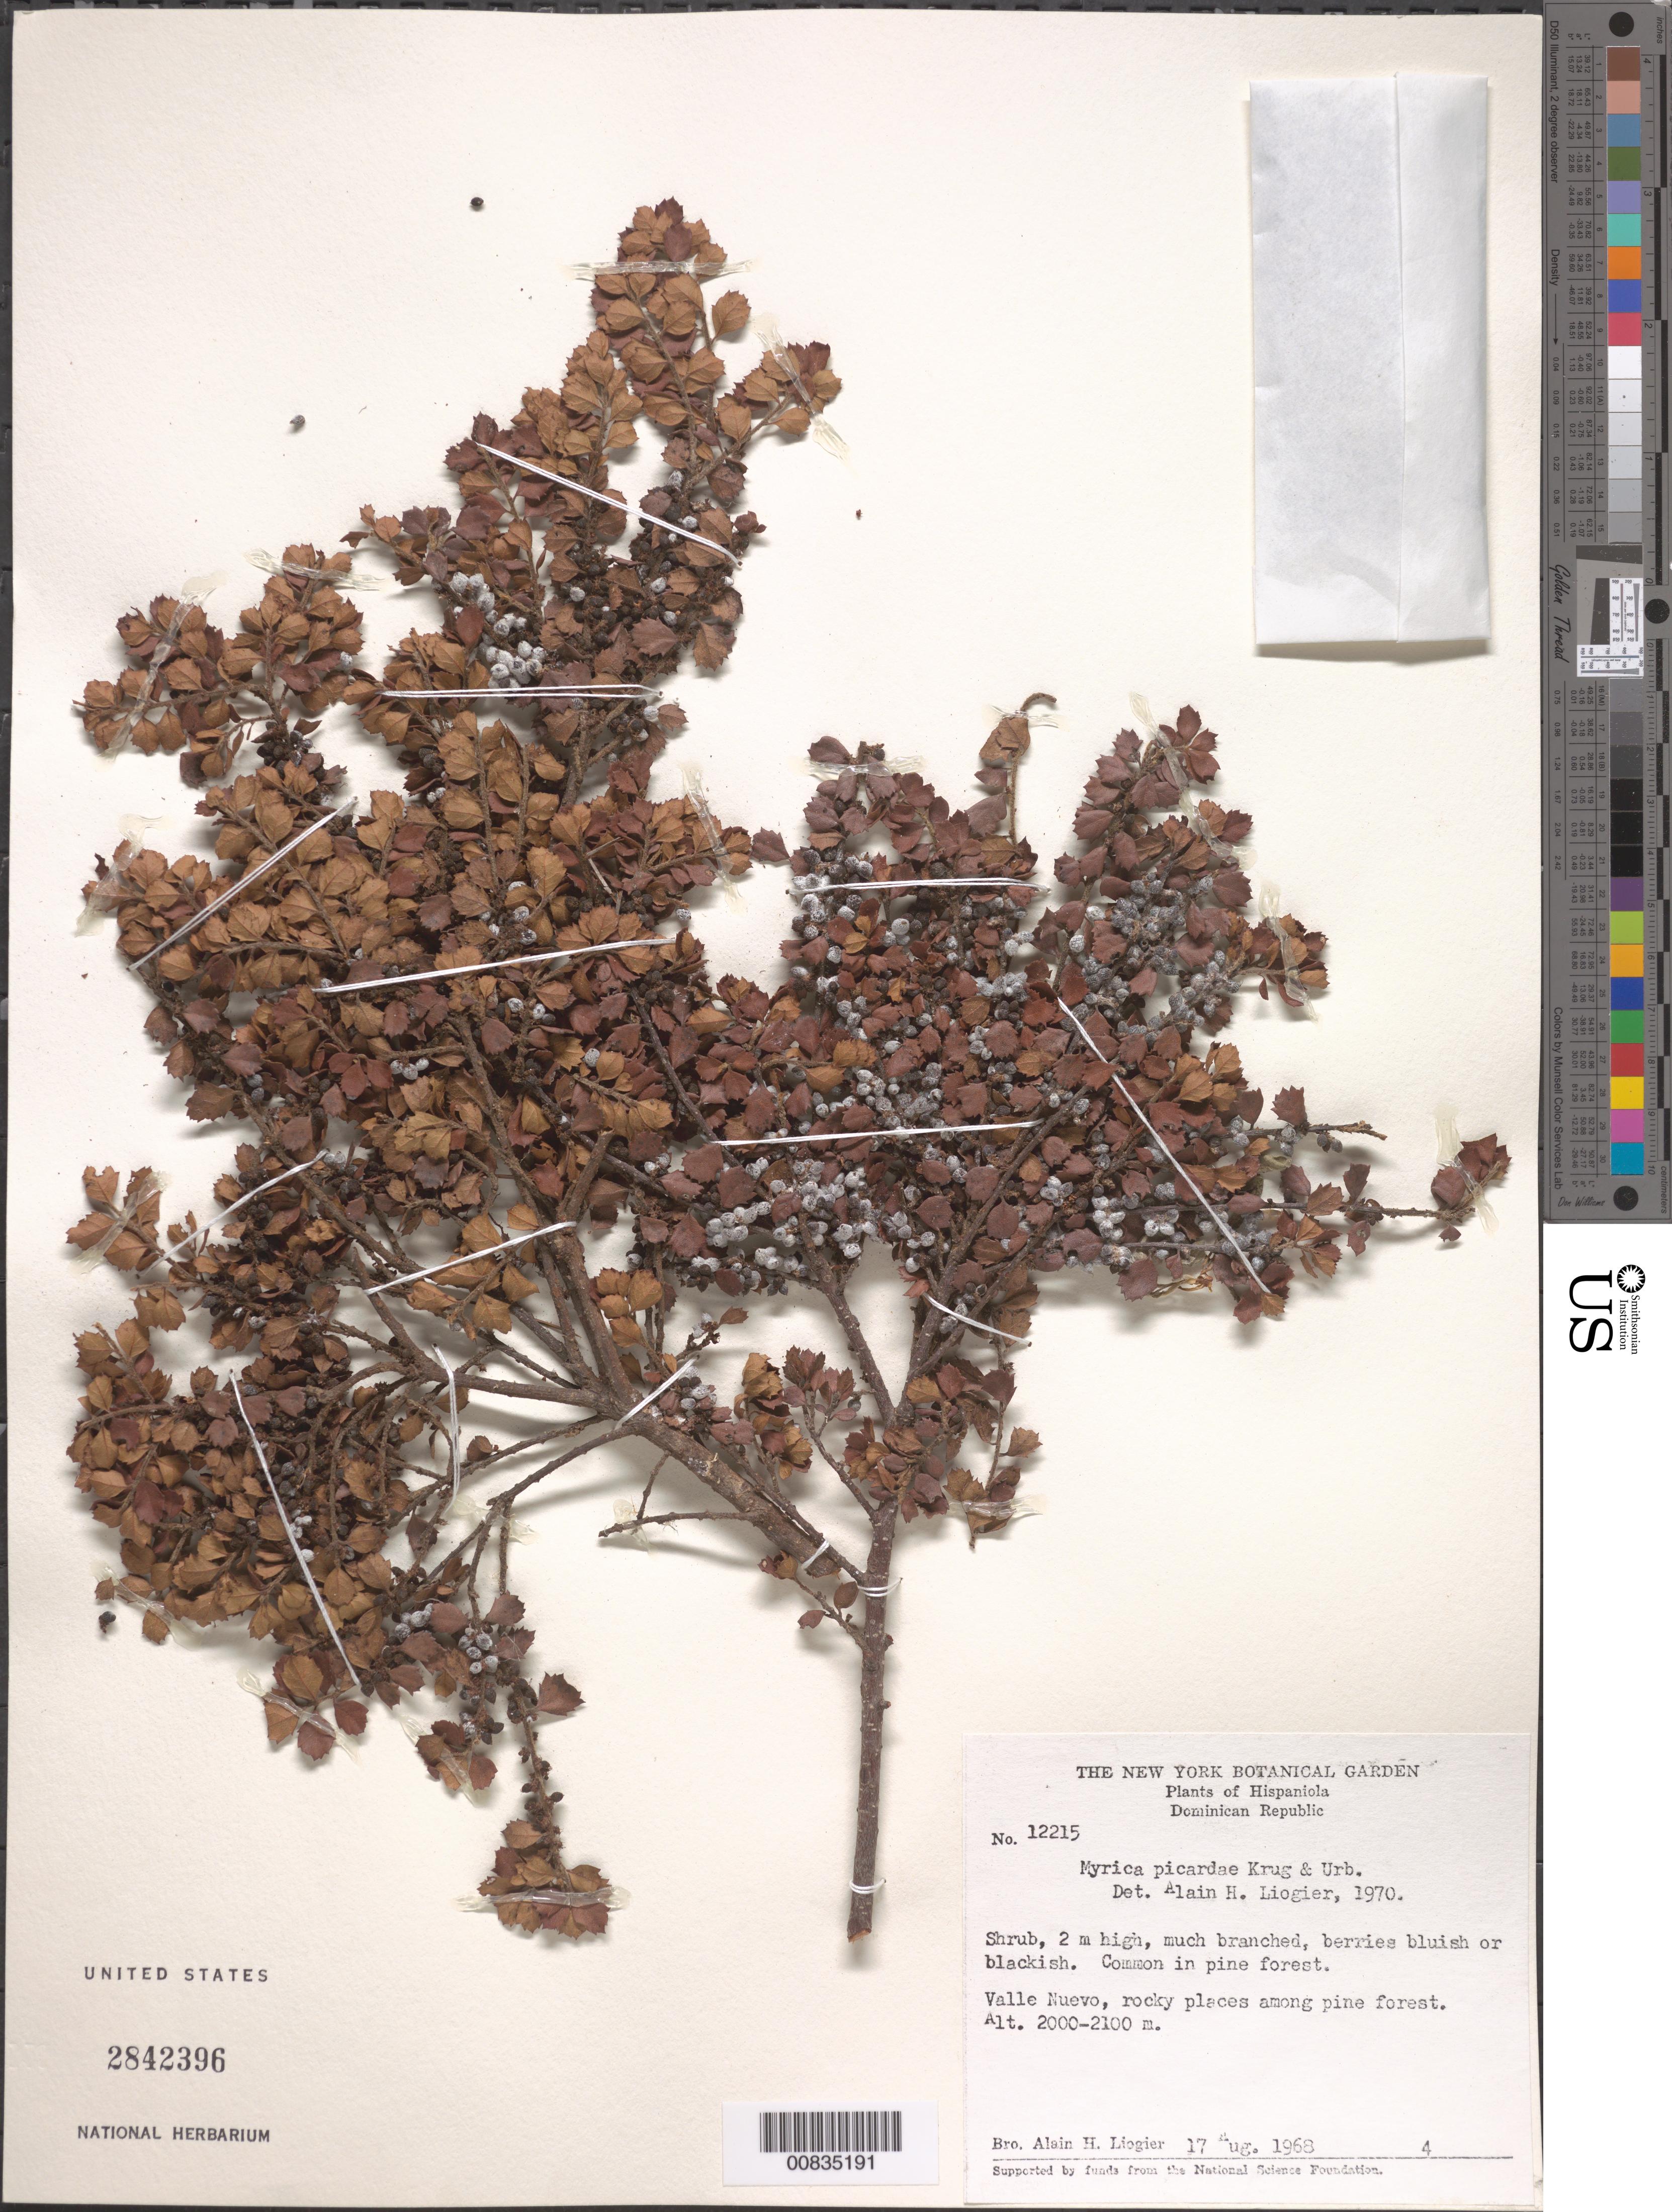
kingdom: Plantae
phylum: Tracheophyta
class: Magnoliopsida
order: Fagales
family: Myricaceae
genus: Morella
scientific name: Morella picardae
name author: (Krug & Urb.) Wilbur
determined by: Strong, Mark T., (BOT), Smithsonian Institution - National Museum of Natural History (UNITED STATES)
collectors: A. H. Liogier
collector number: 12215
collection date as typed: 17 Aug 1968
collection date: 1968-08-17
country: Dominican Republic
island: Hispaniola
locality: Valle Nuevo.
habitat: Rocky places among pine forest.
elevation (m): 2000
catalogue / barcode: US 2842396